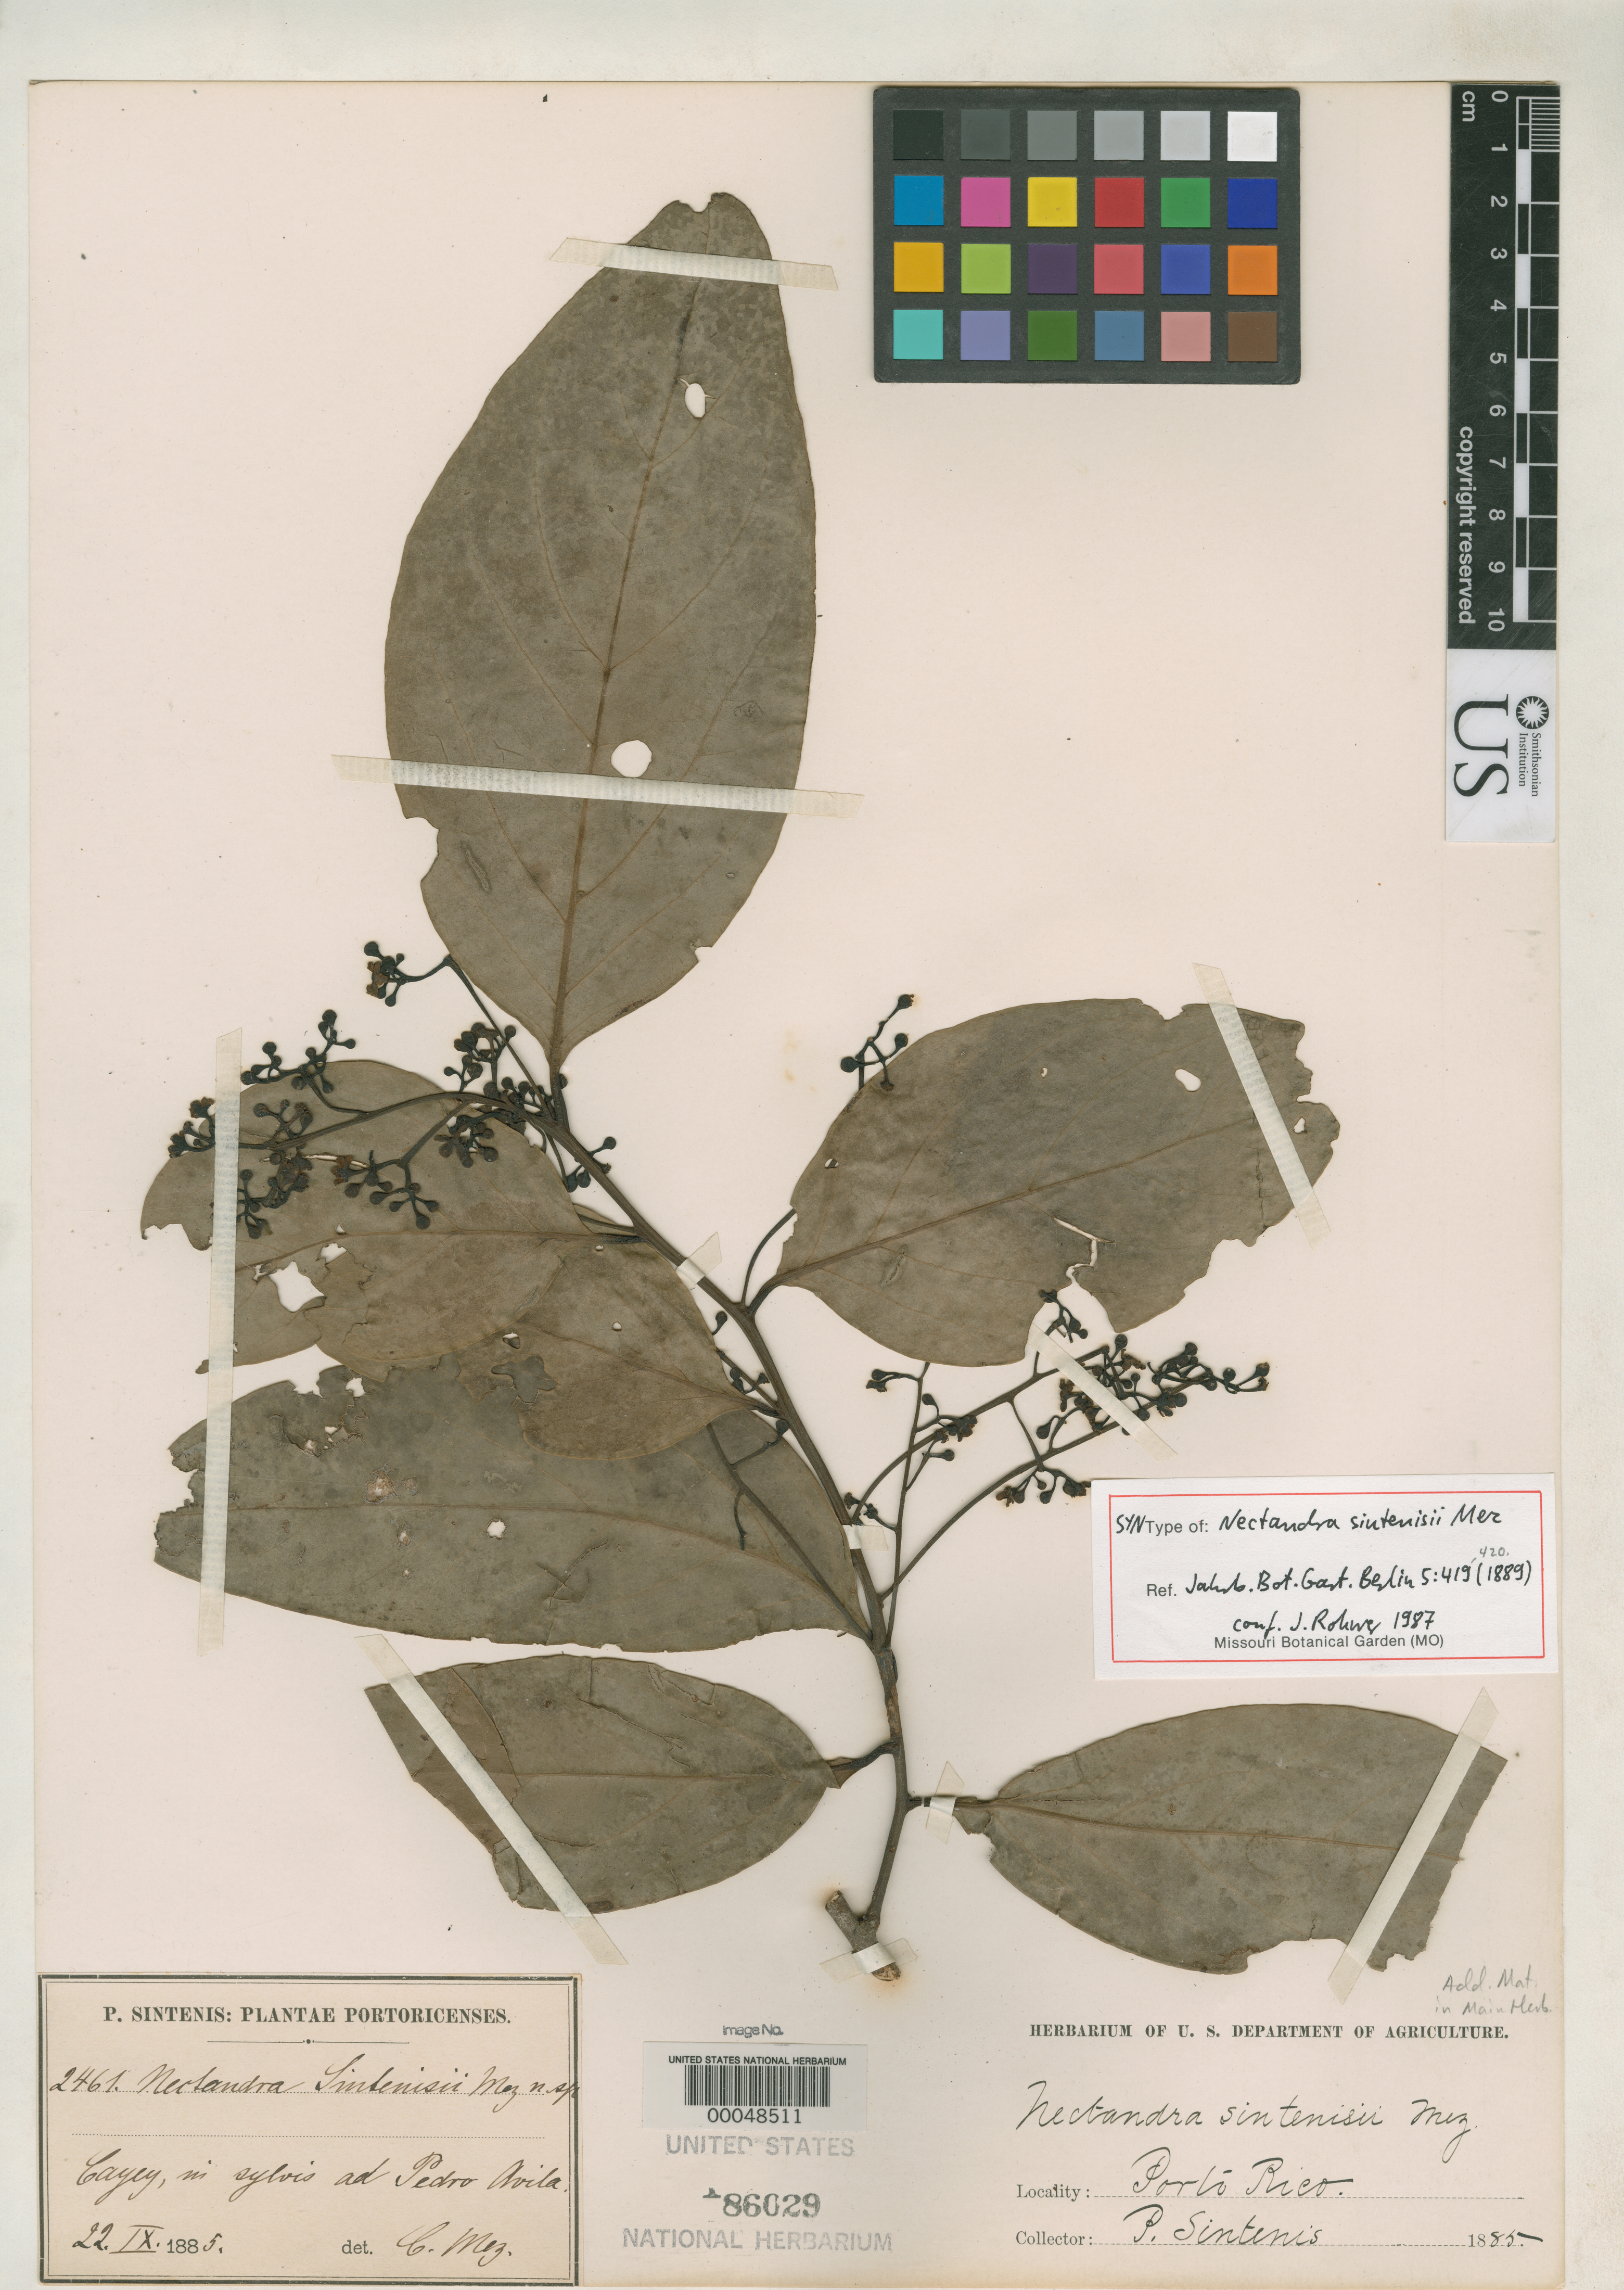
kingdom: Plantae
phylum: Tracheophyta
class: Magnoliopsida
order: Laurales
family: Lauraceae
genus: Nectandra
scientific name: Nectandra sintenisii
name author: Mez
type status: Syntype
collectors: P. Sintenis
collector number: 2461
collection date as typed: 22 Sep 1885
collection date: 1885-09-22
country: Puerto Rico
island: Greater Antilles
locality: Cayey, in forest at Pedro Avila.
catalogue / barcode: US 86029